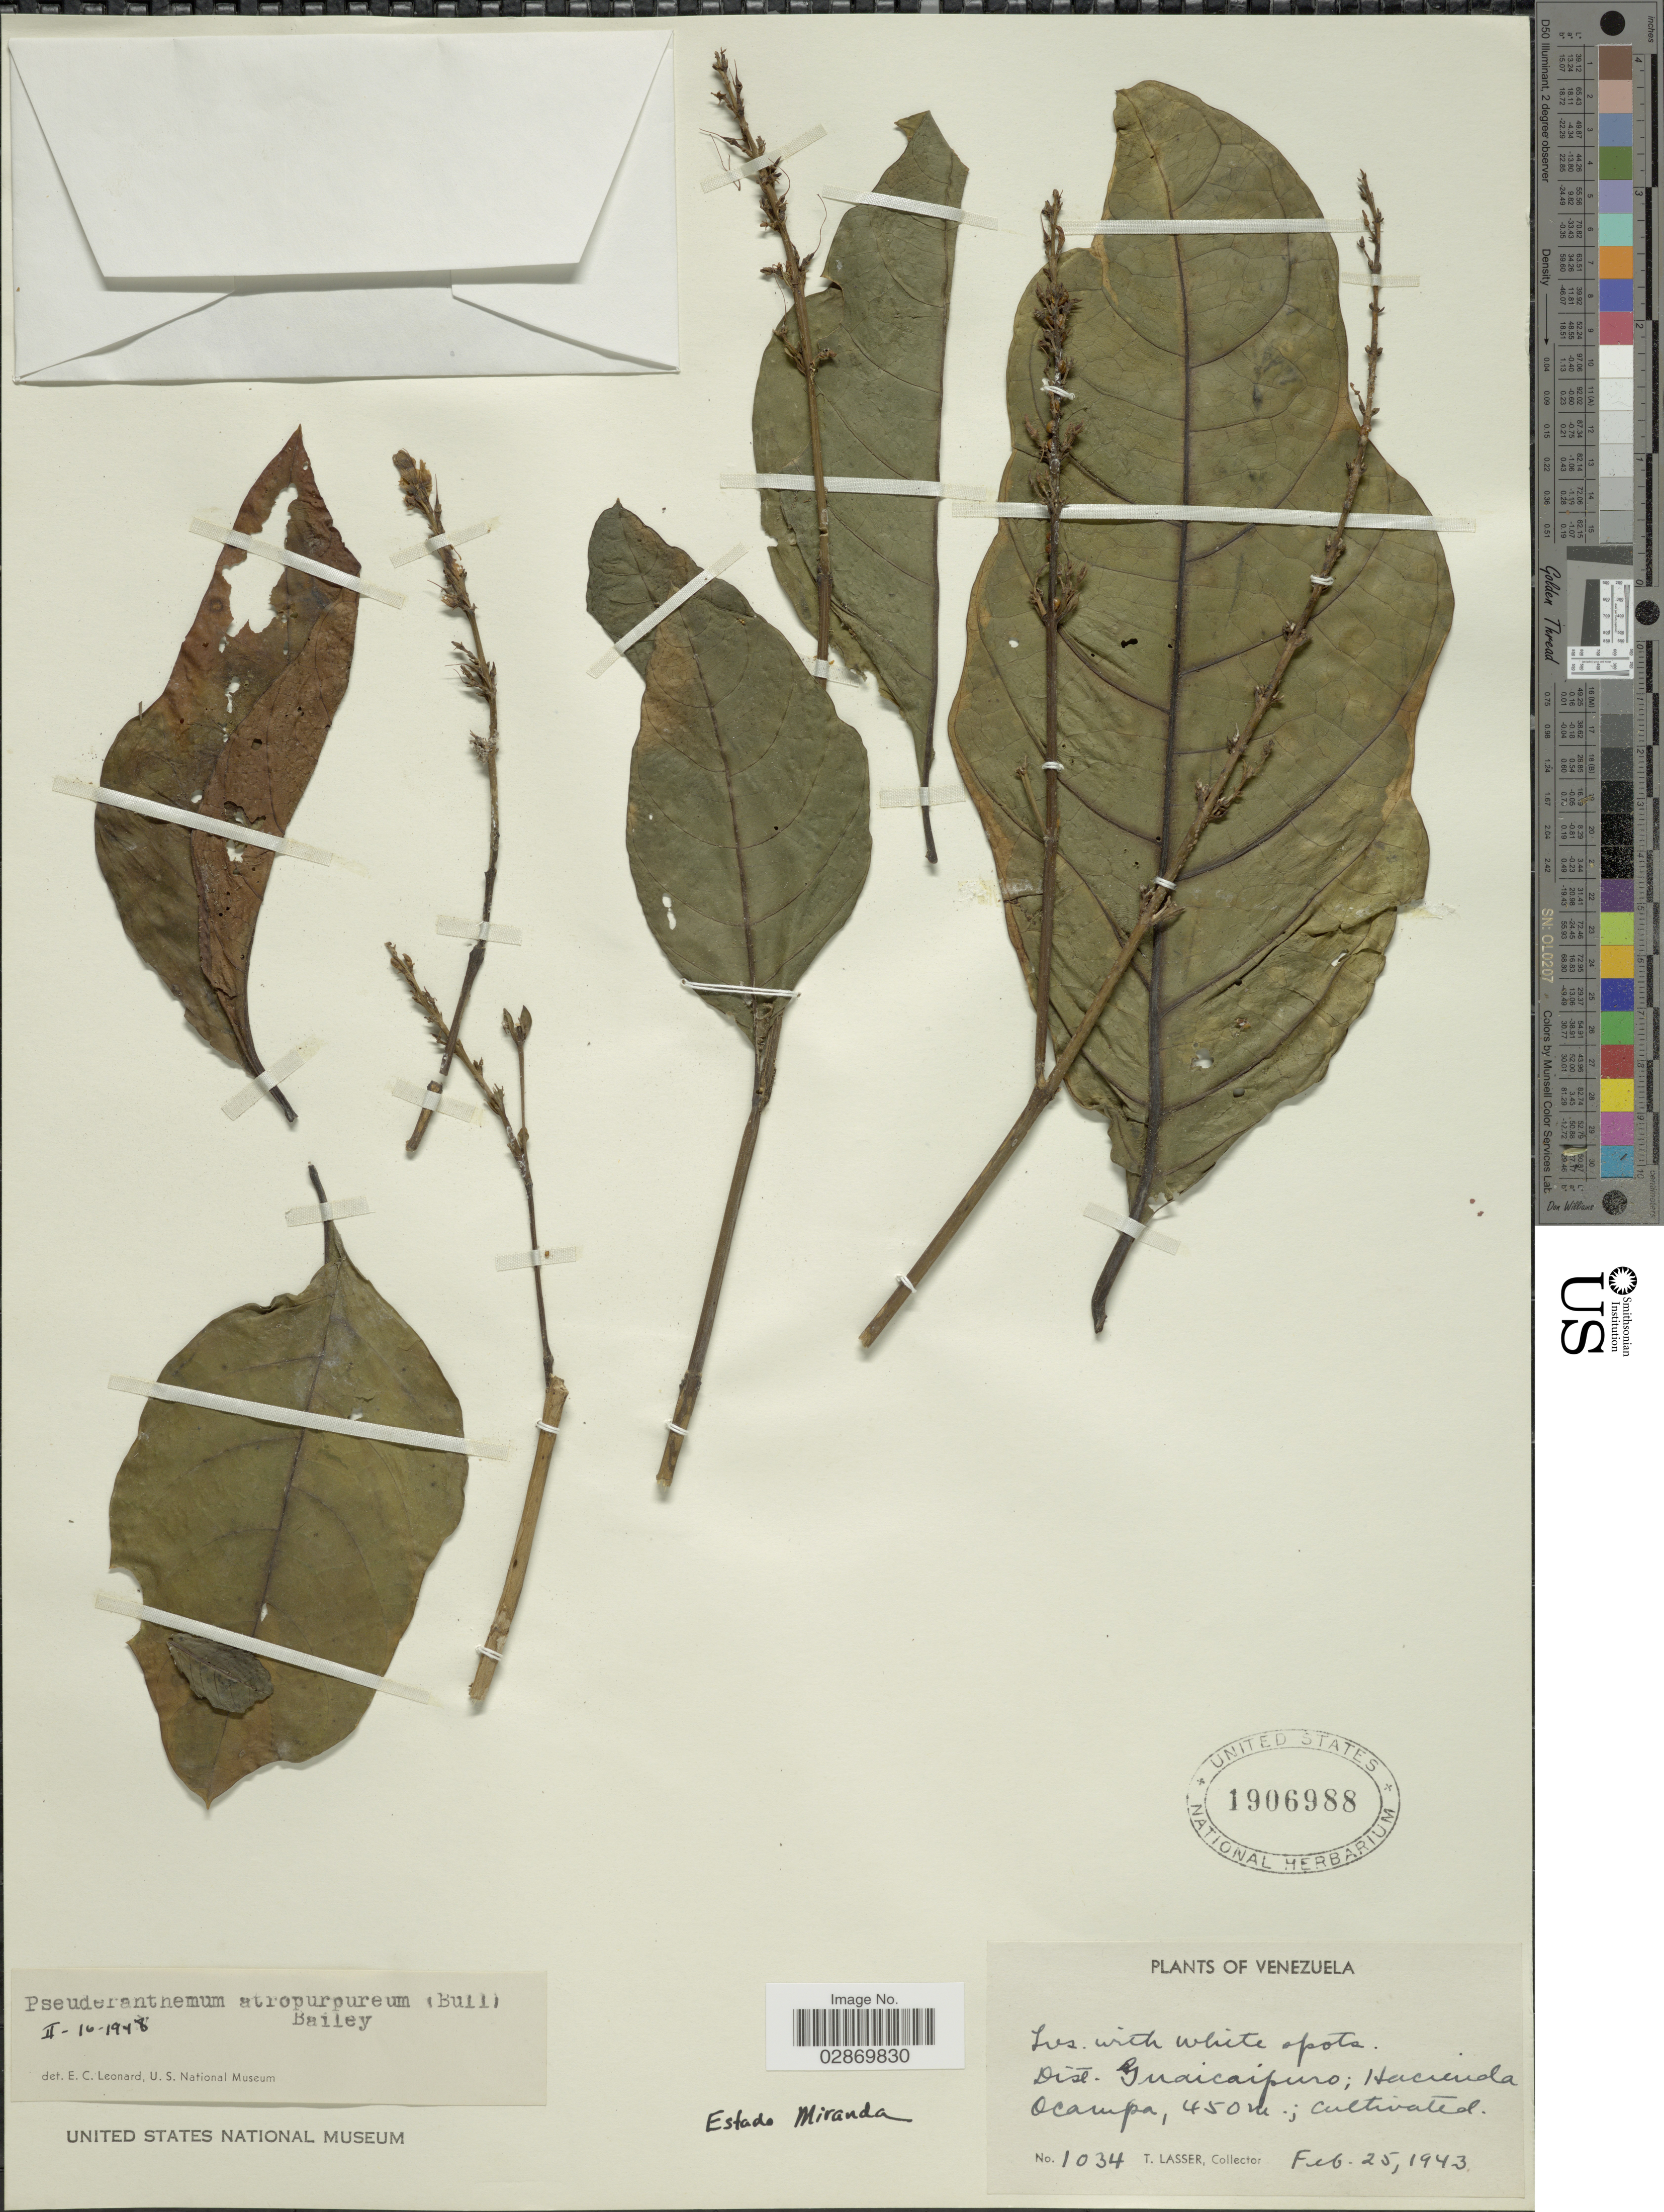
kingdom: Plantae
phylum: Tracheophyta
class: Magnoliopsida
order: Lamiales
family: Acanthaceae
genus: Pseuderanthemum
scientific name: Pseuderanthemum atropurpureum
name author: (W. Bull) L.H. Bailey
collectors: T. Lasser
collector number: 1034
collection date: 1943-02-25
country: Venezuela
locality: Dist. Guaicaipuro, Hacienda Ocampa.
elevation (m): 450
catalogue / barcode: US 1906988